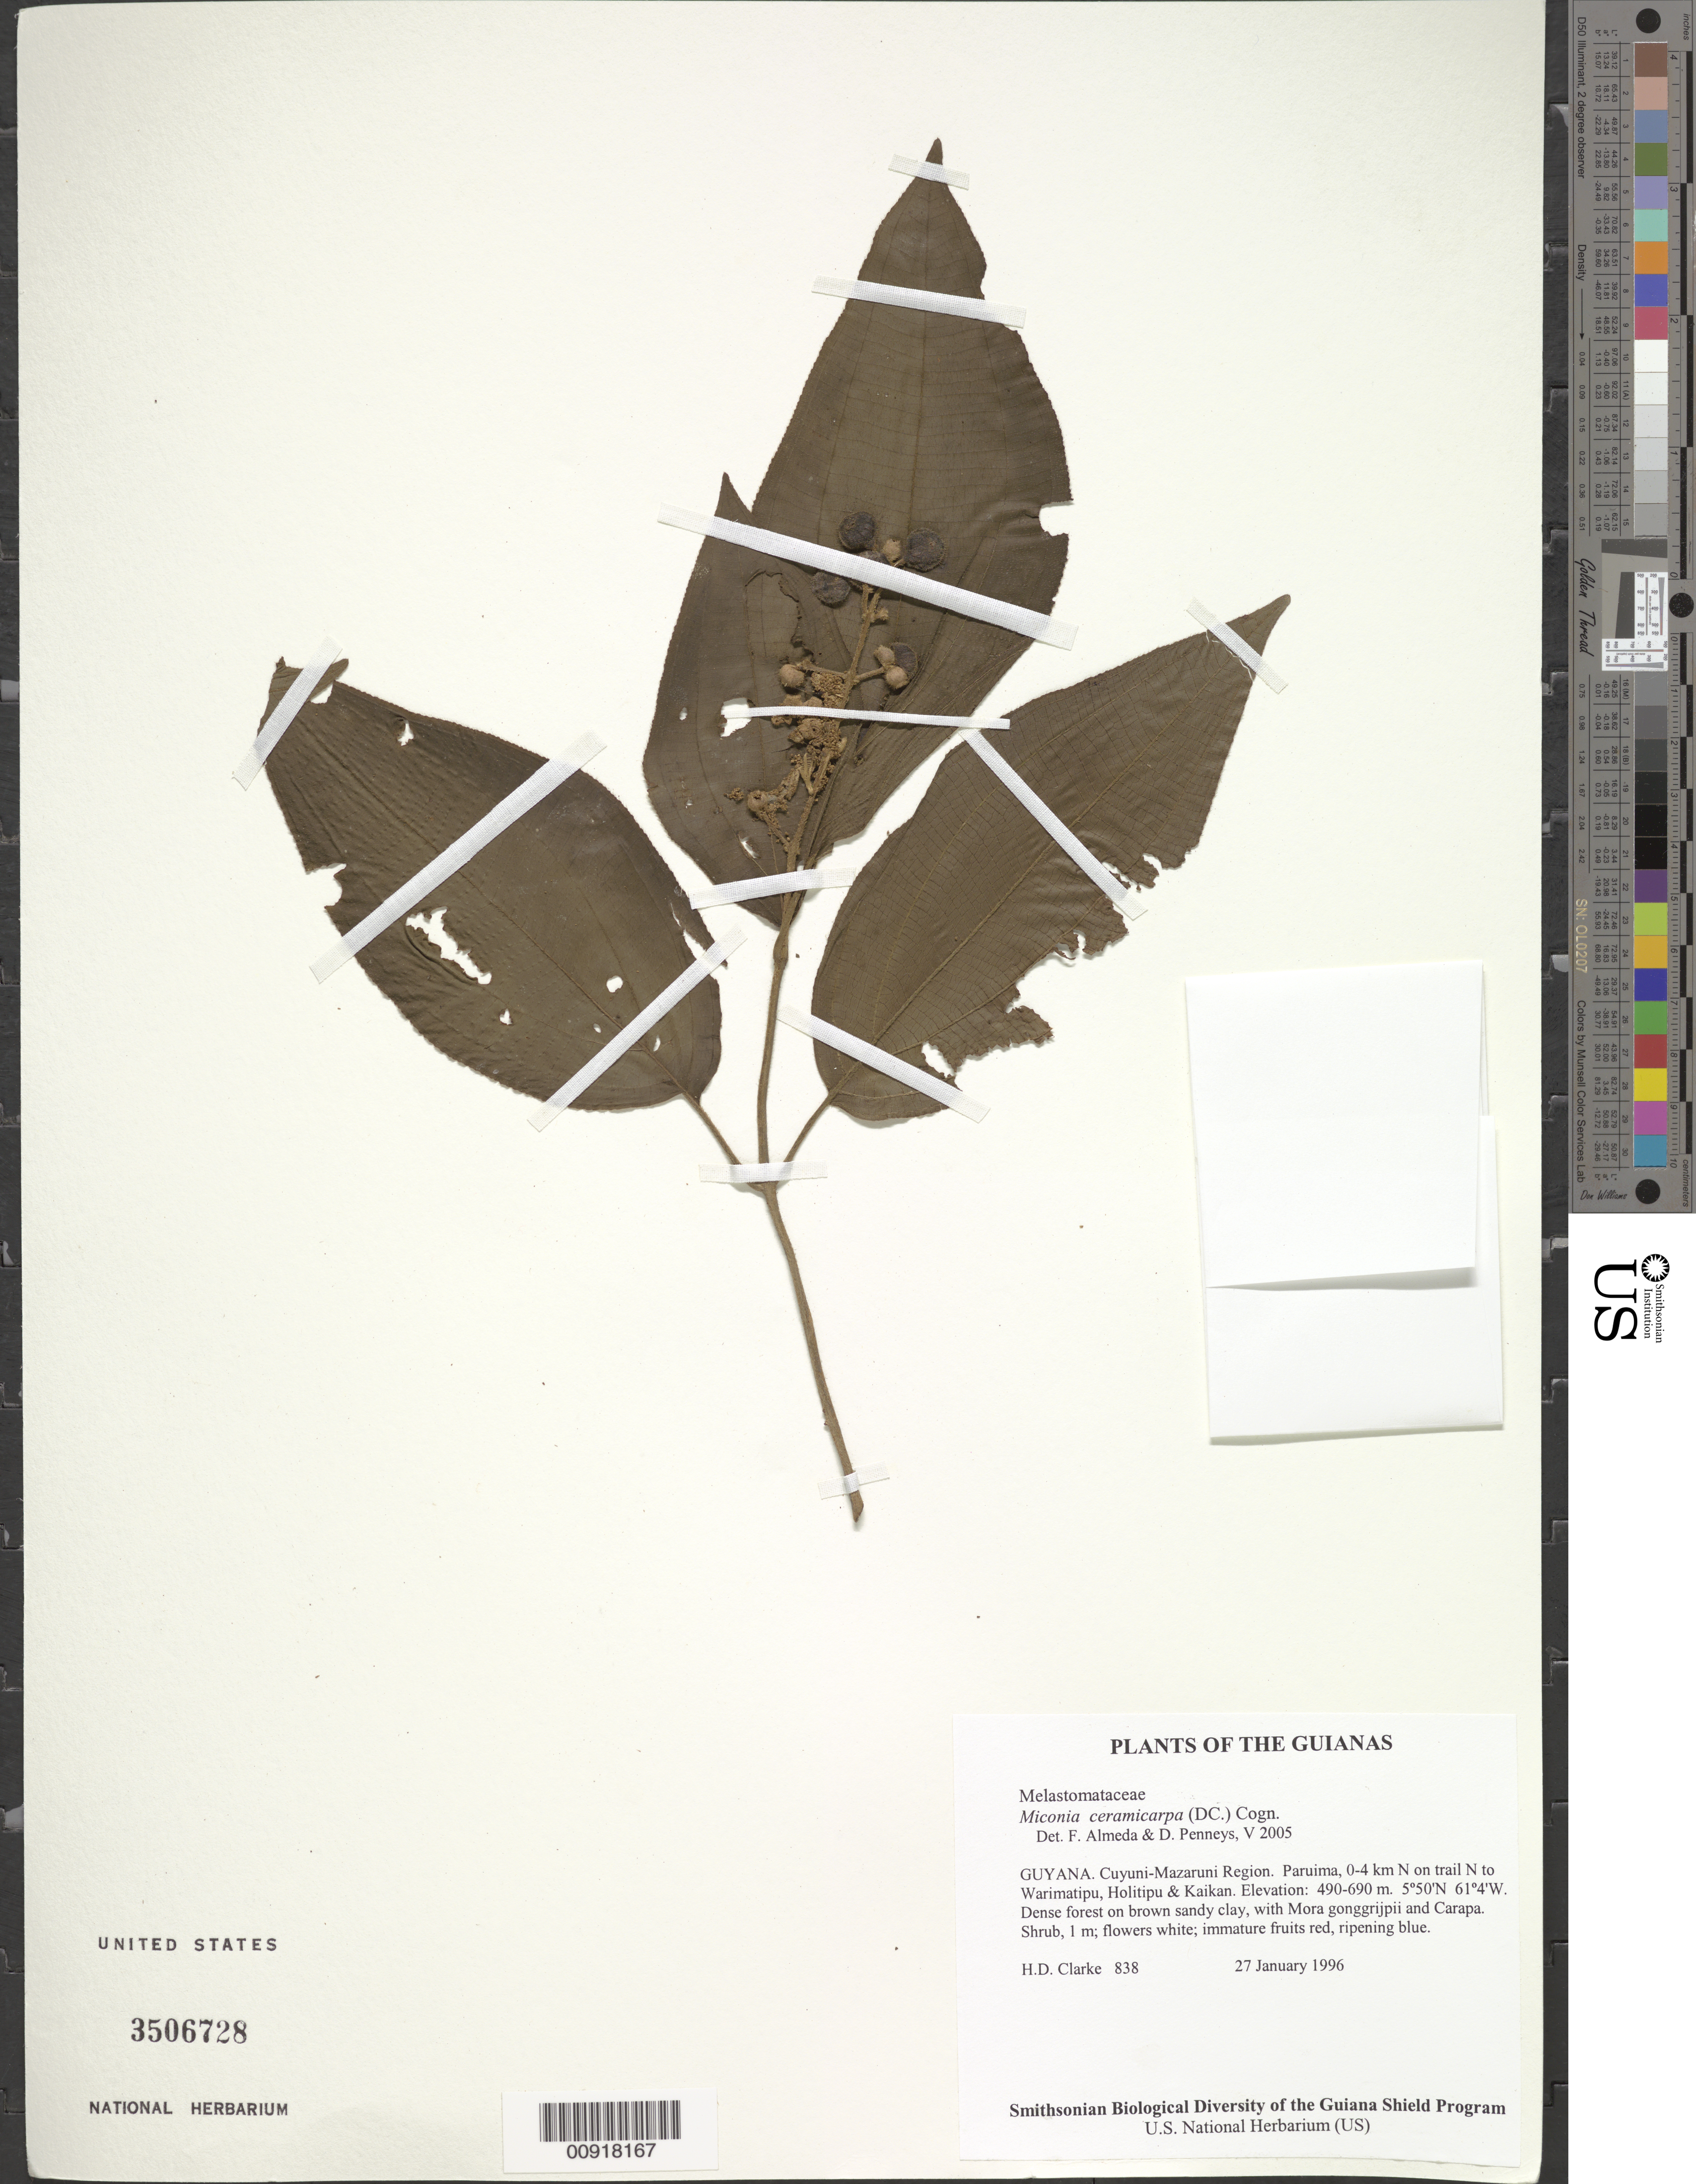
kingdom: Plantae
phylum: Tracheophyta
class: Magnoliopsida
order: Myrtales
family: Melastomataceae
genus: Miconia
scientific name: Miconia ceramicarpa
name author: (DC.) Cogn.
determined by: Almeda, F.; Penneys, D. S.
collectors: H. D. Clarke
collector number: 838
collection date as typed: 27 January 1996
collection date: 1996-01-27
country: Guyana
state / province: Cuyuni-Mazaruni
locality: Paruima, 0-4 km N on trail N to Warimatipu, Holitipu & Kaikan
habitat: Dense forest on brown sandy clay, with Mora gonggrijpii and Carapa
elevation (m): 490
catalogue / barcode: US 3506728